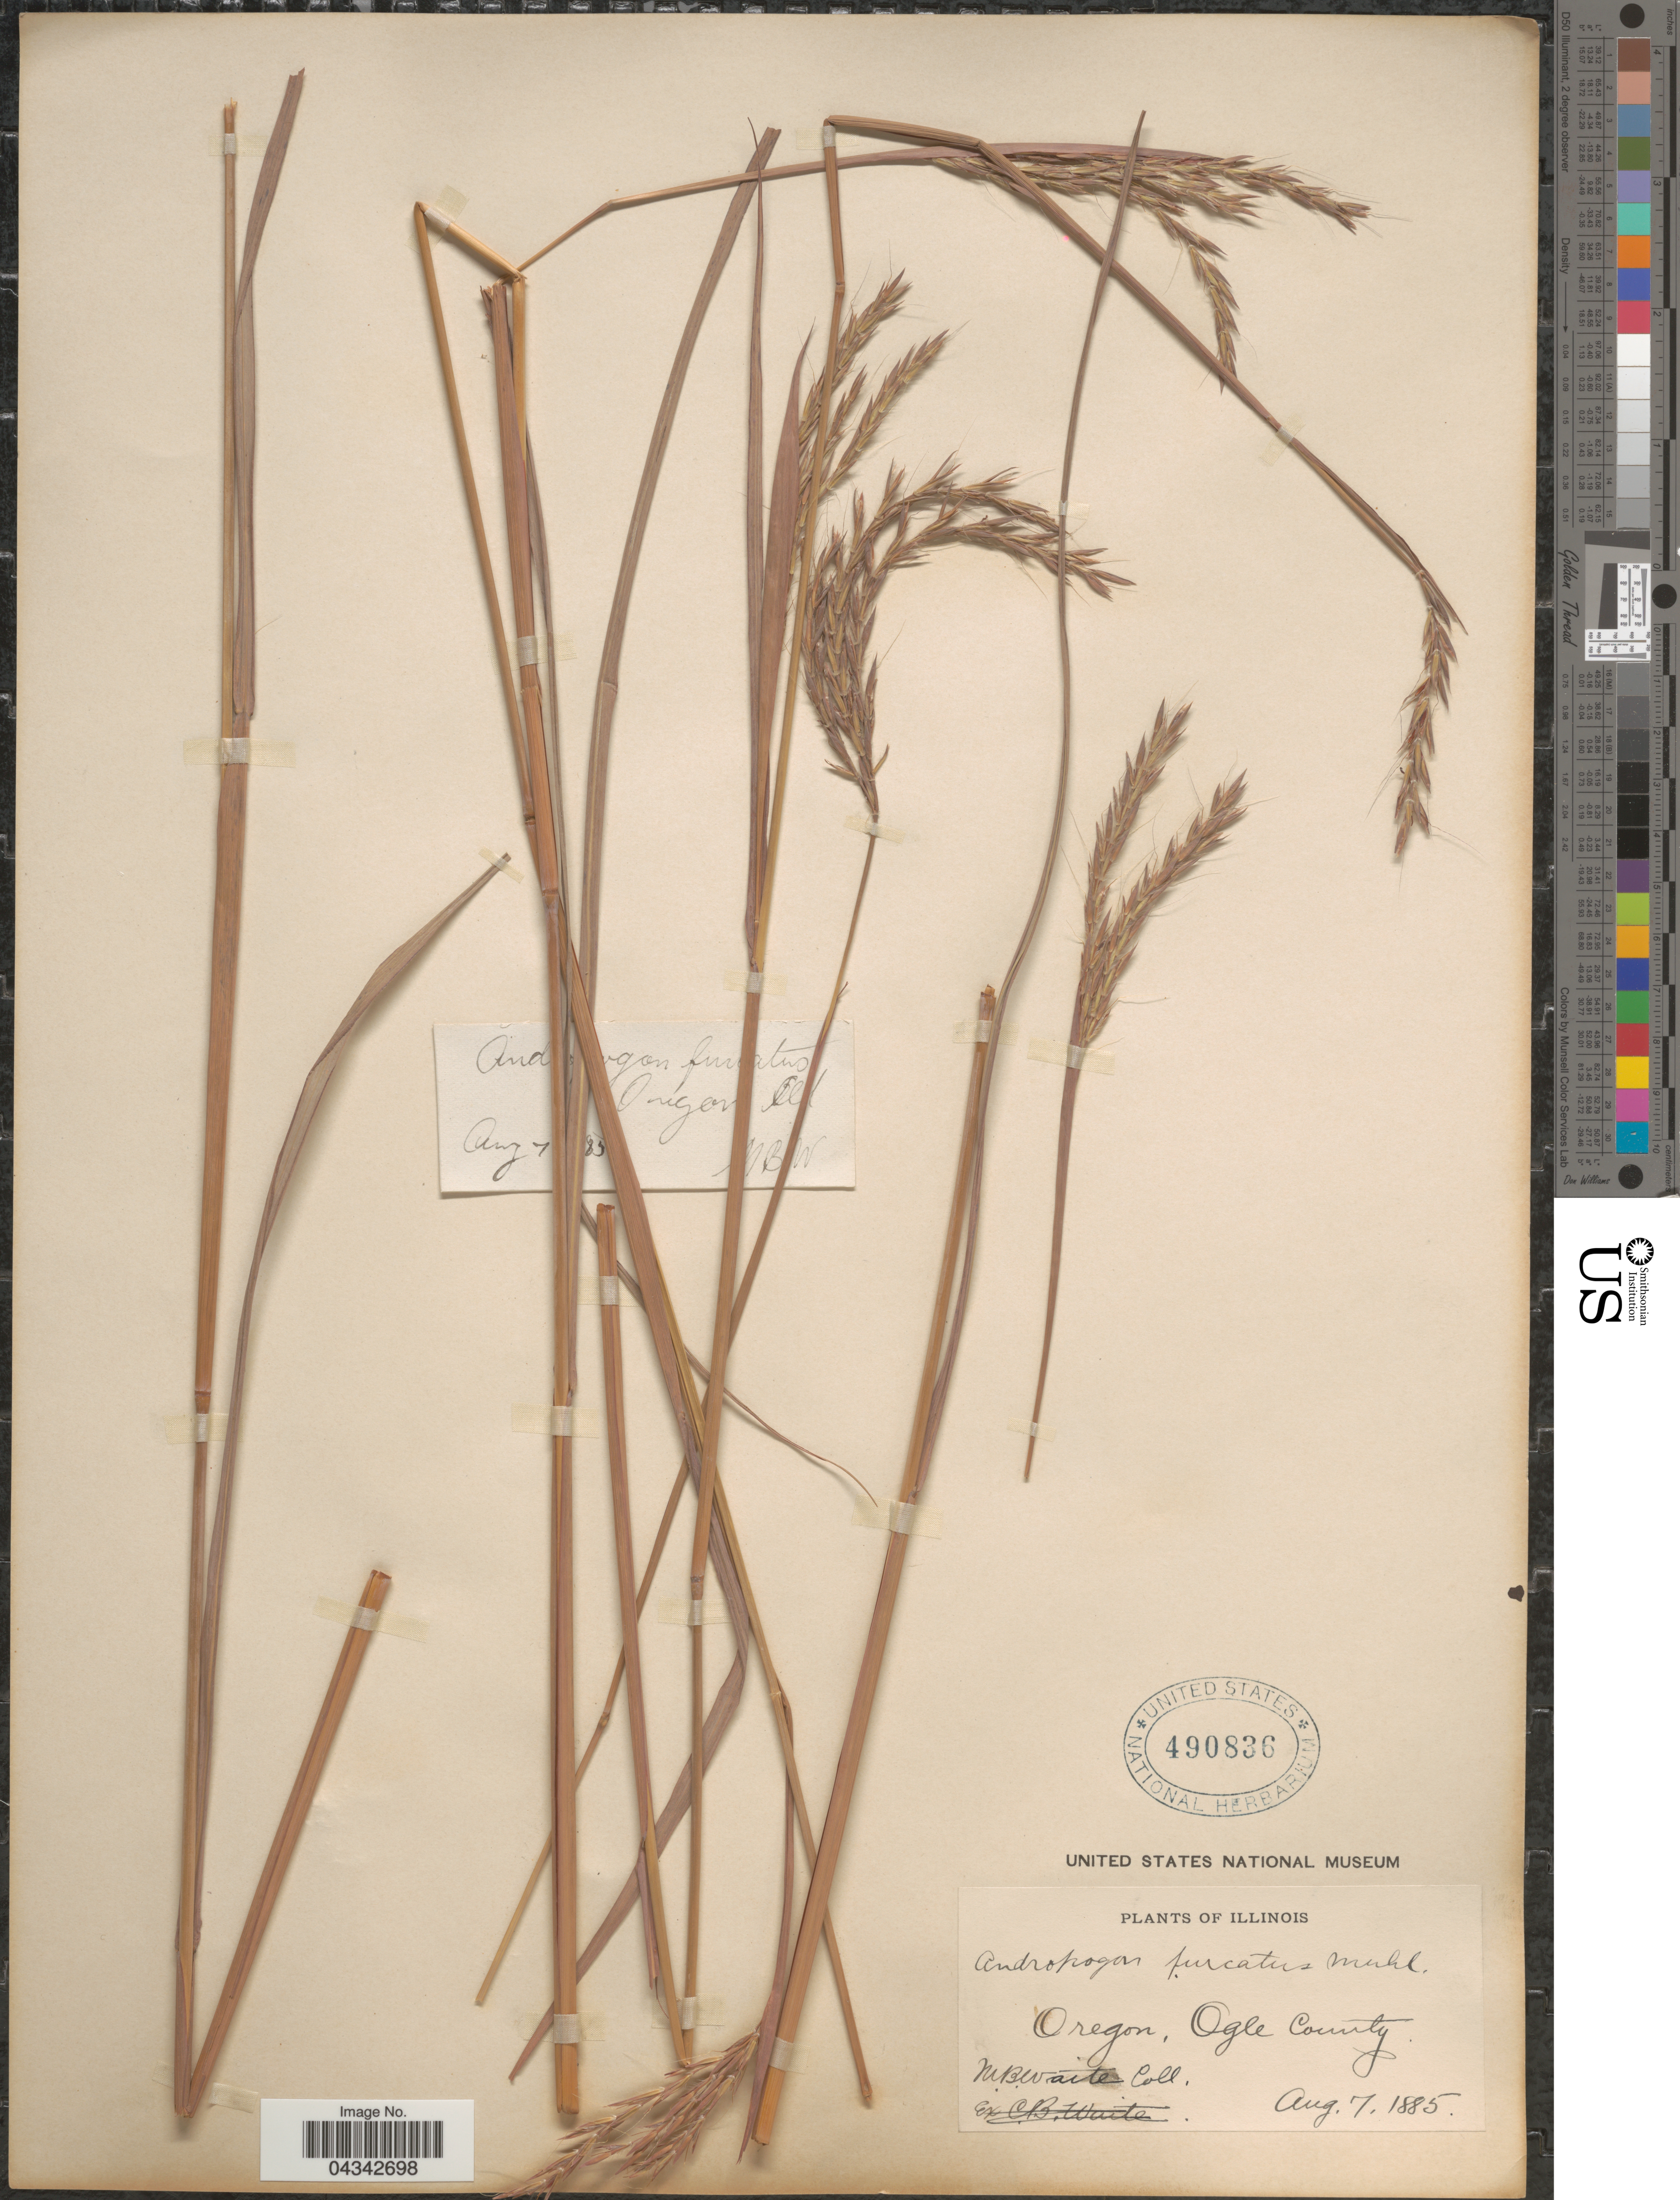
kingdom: Plantae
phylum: Tracheophyta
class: Liliopsida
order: Poales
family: Poaceae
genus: Andropogon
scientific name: Andropogon gerardii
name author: Vitman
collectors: M. B. Waite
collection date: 1885-08-07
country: United States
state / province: Oregon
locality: Ogle County.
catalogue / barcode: US 490836